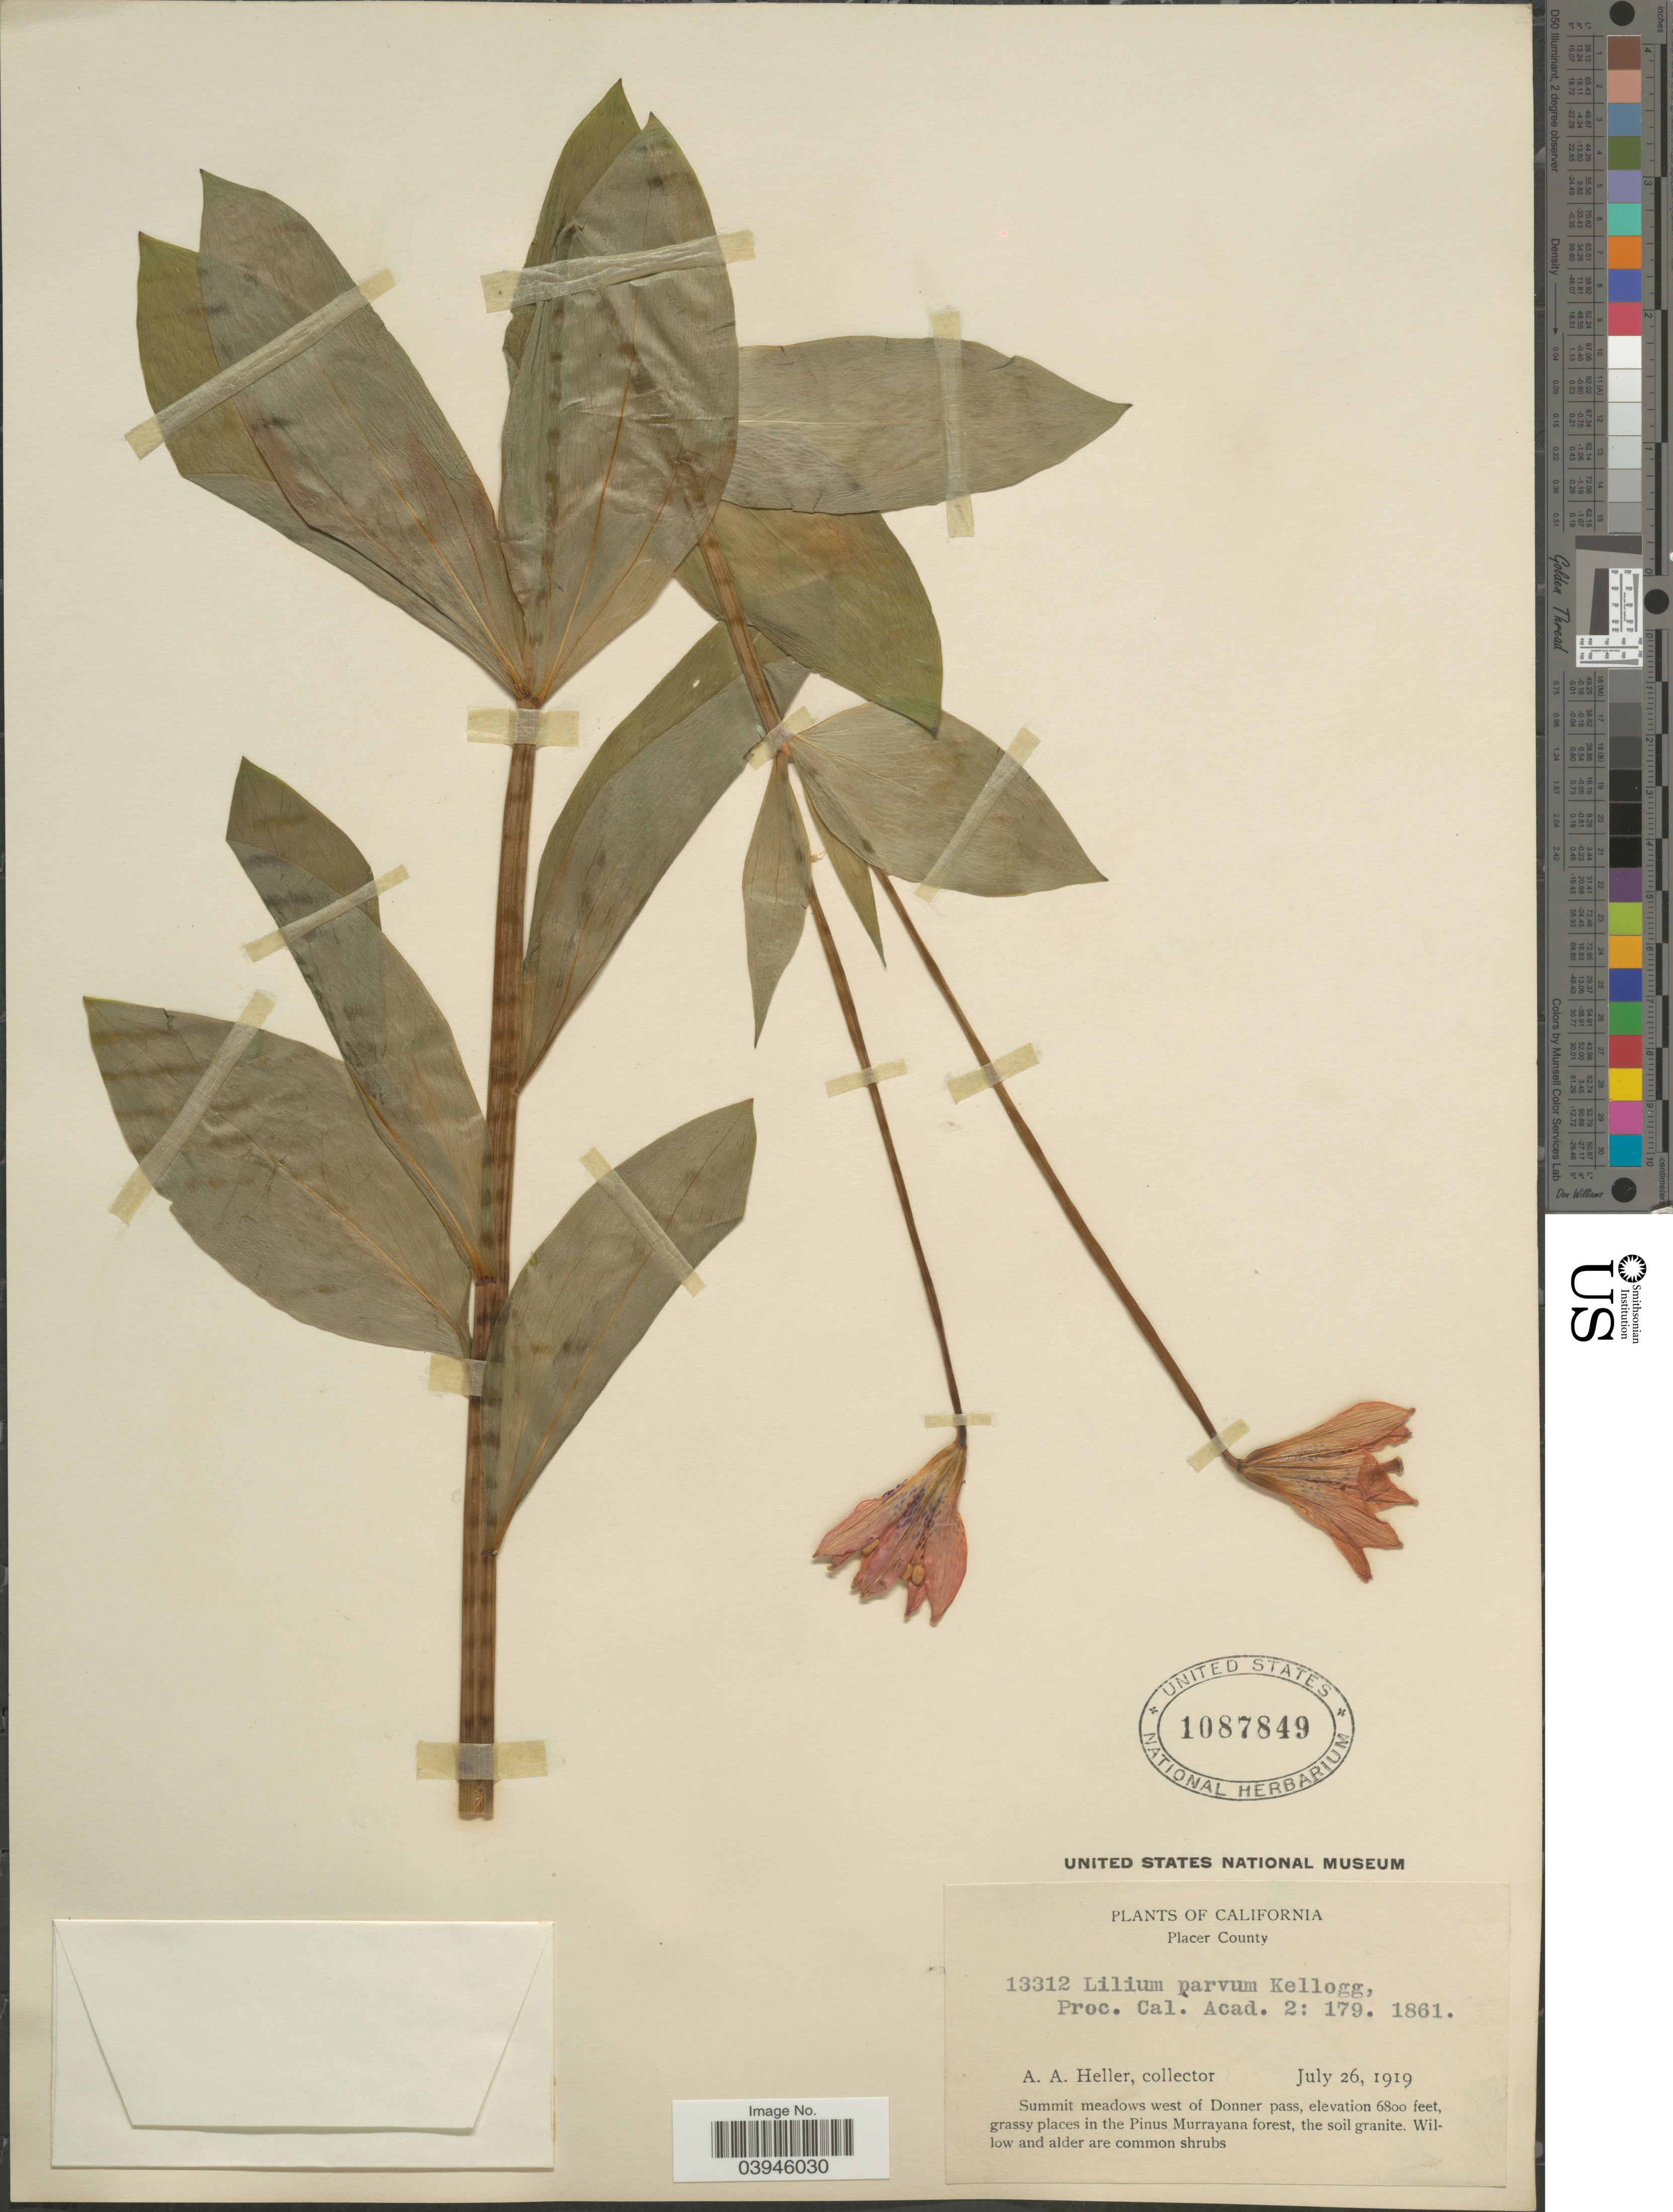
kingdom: Plantae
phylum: Tracheophyta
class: Liliopsida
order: Liliales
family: Liliaceae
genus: Lilium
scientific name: Lilium parvum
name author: Kellogg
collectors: A. A. Heller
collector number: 13312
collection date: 1919-07-26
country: United States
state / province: California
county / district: Placer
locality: Placer County. Summit meadows west of Donner pass.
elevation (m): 2073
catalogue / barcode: US 1087849